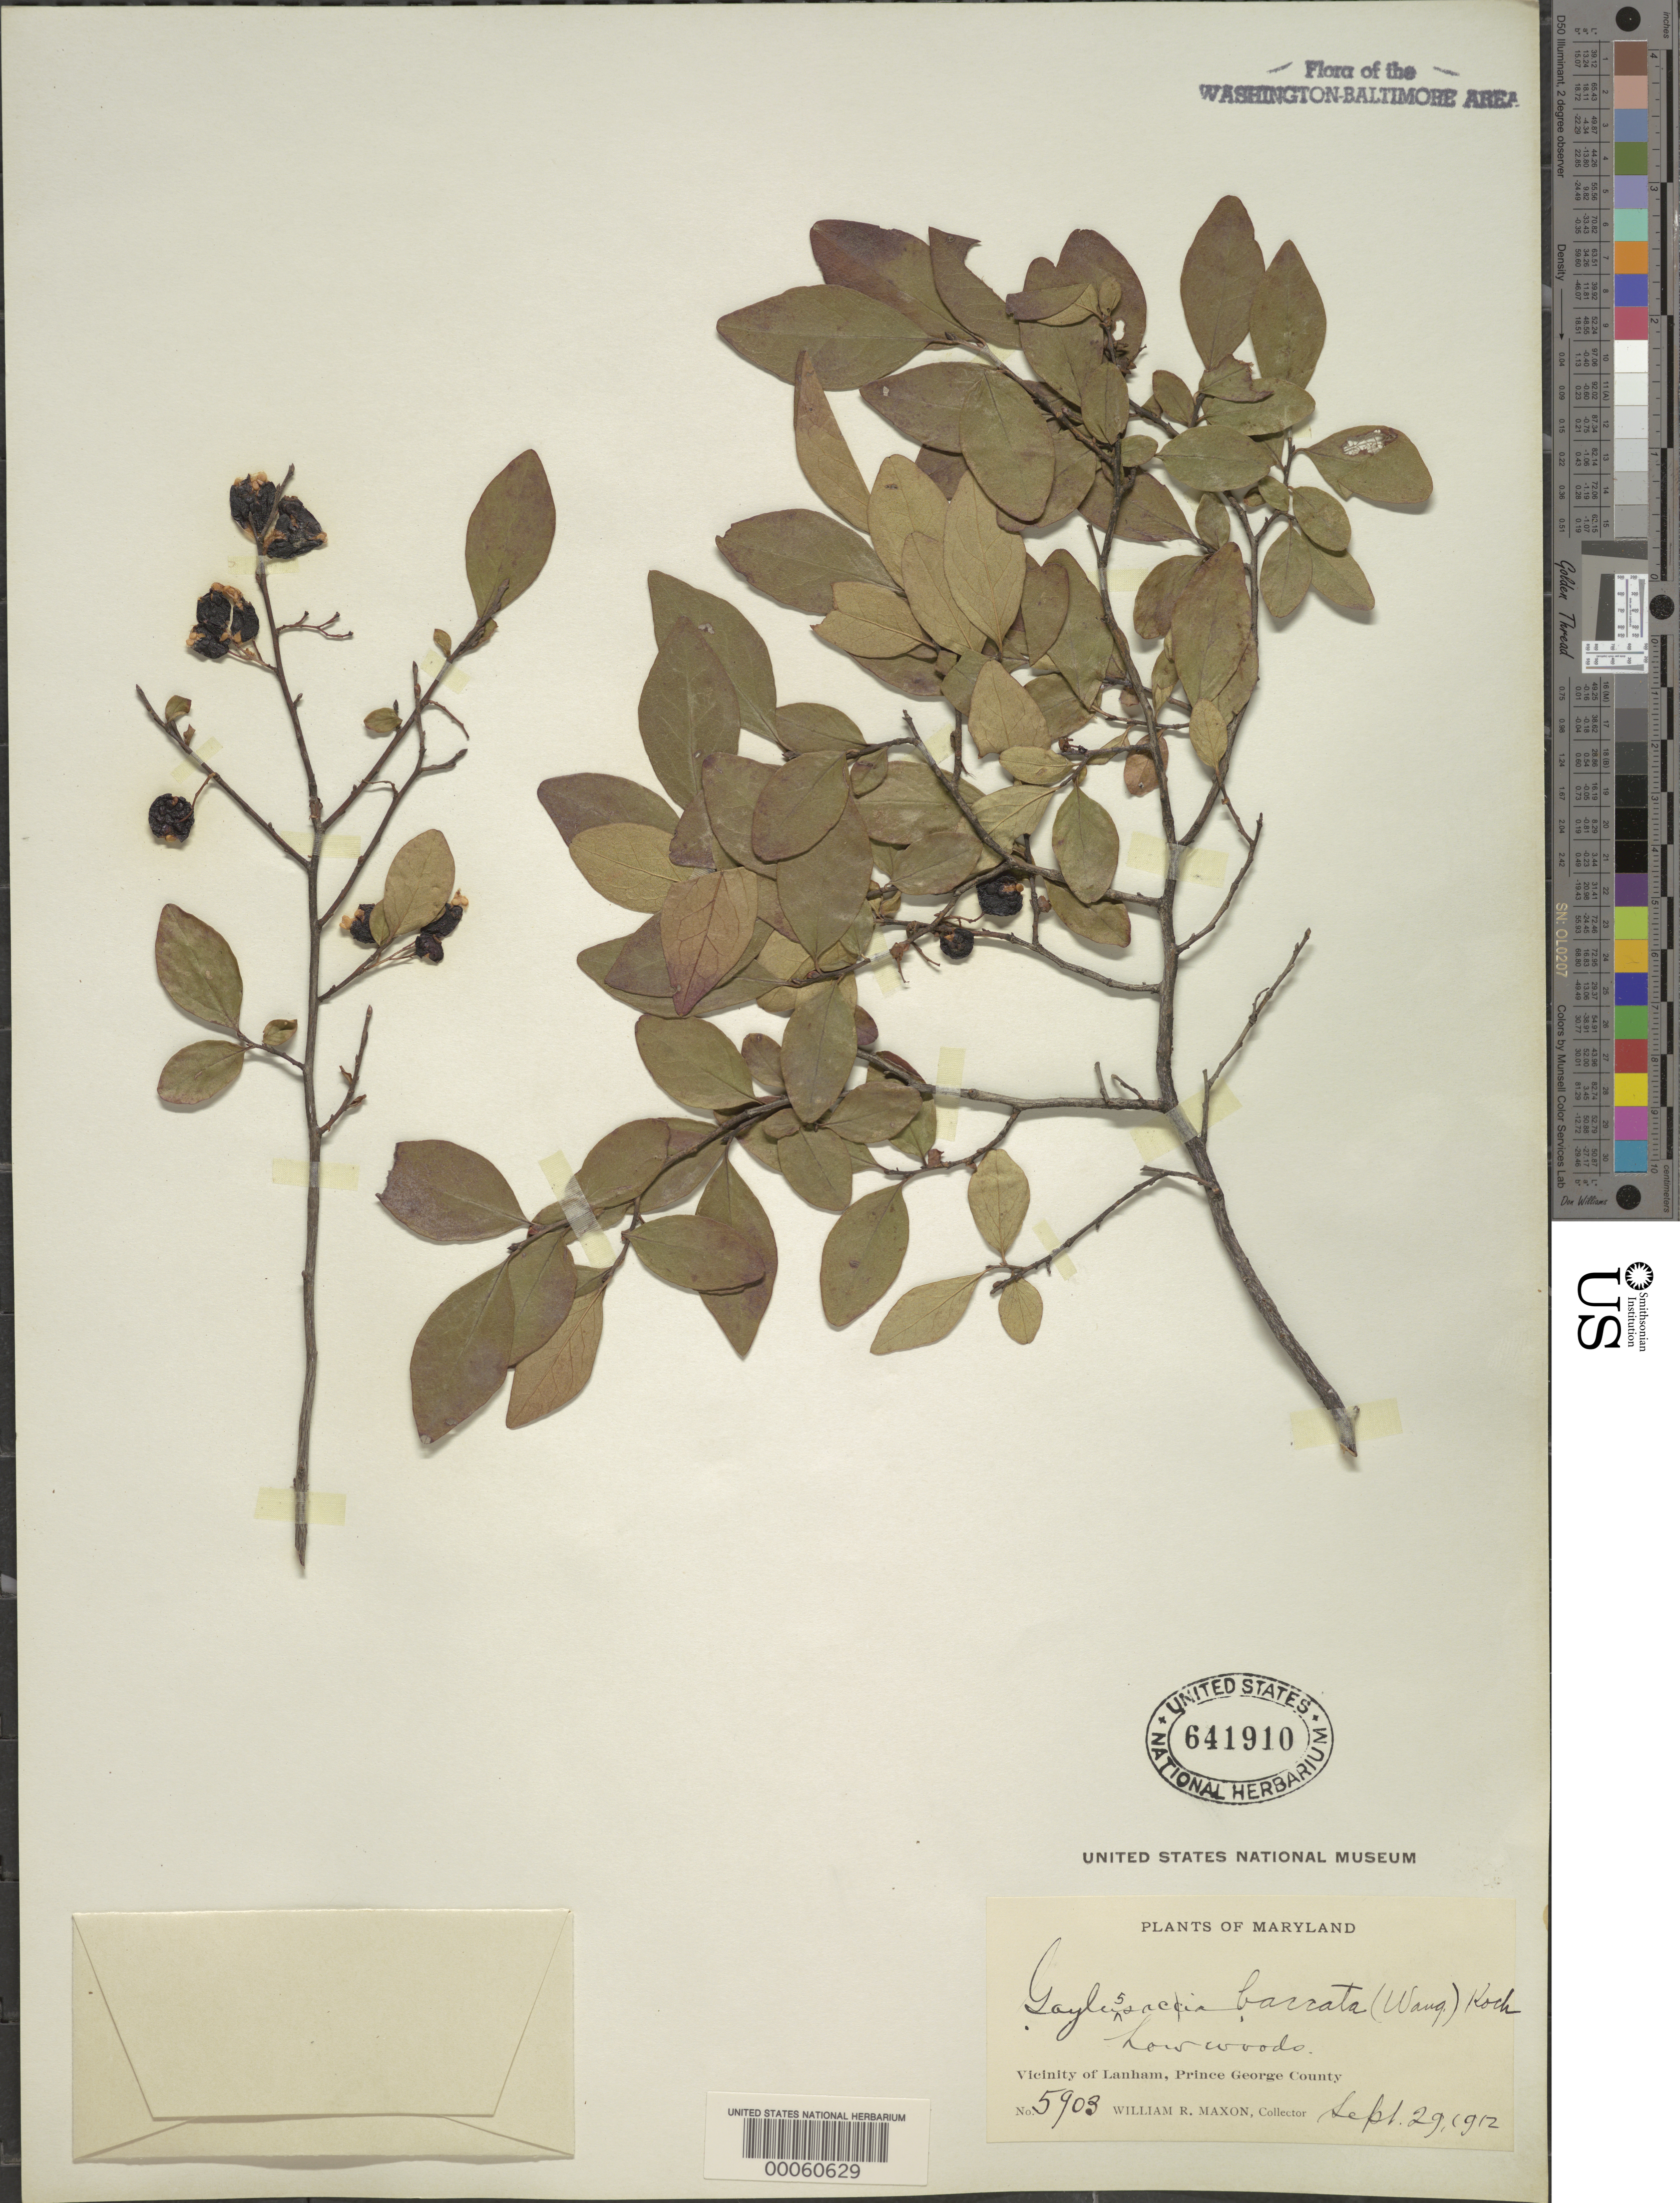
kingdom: Plantae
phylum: Tracheophyta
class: Magnoliopsida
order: Ericales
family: Ericaceae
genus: Gaylussacia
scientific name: Gaylussacia baccata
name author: (Wangenh.) K. Koch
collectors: W. R. Maxon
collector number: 5903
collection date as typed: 29 Sep 1912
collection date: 1912-09-29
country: United States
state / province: Maryland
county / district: Prince George's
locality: Lanham vicinity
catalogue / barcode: US 641910